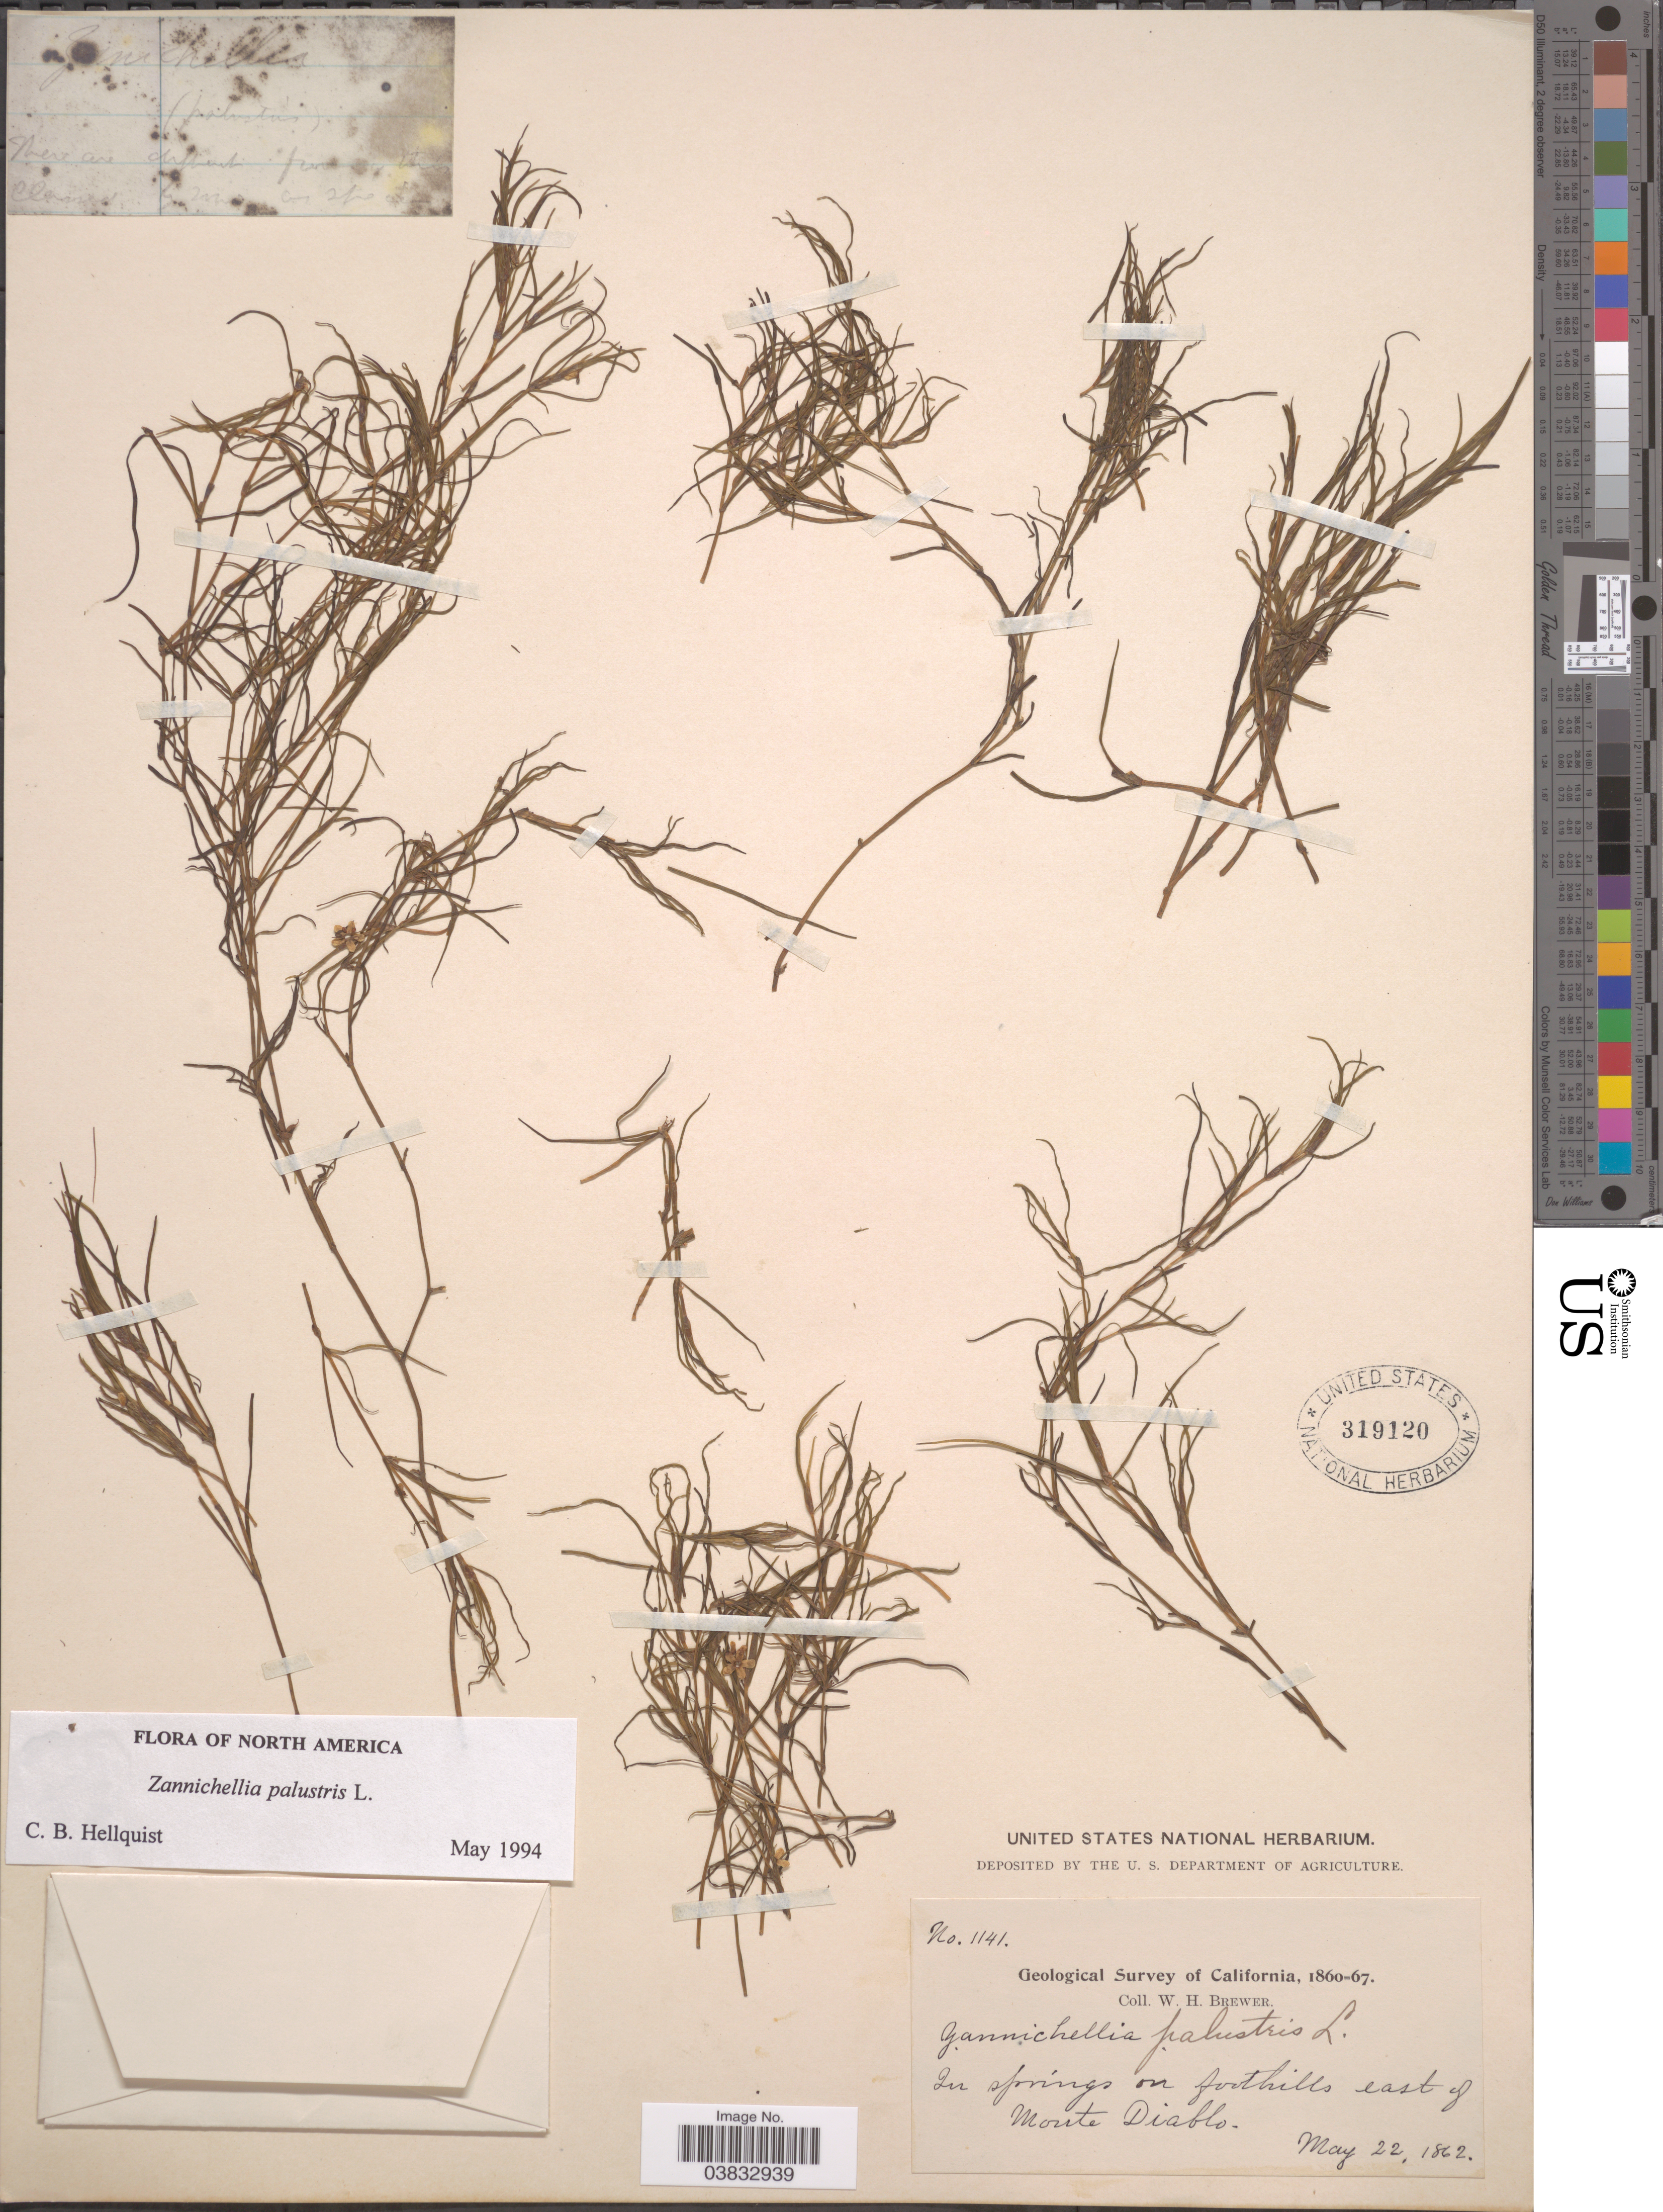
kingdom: Plantae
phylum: Tracheophyta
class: Liliopsida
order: Alismatales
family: Potamogetonaceae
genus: Zannichellia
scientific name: Zannichellia palustris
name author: L.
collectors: W. H. Brewer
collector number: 1141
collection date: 1862-05-22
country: United States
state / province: California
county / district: Contra Costa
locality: In springs on foothills east of Monte Diablo.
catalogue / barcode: US 319120